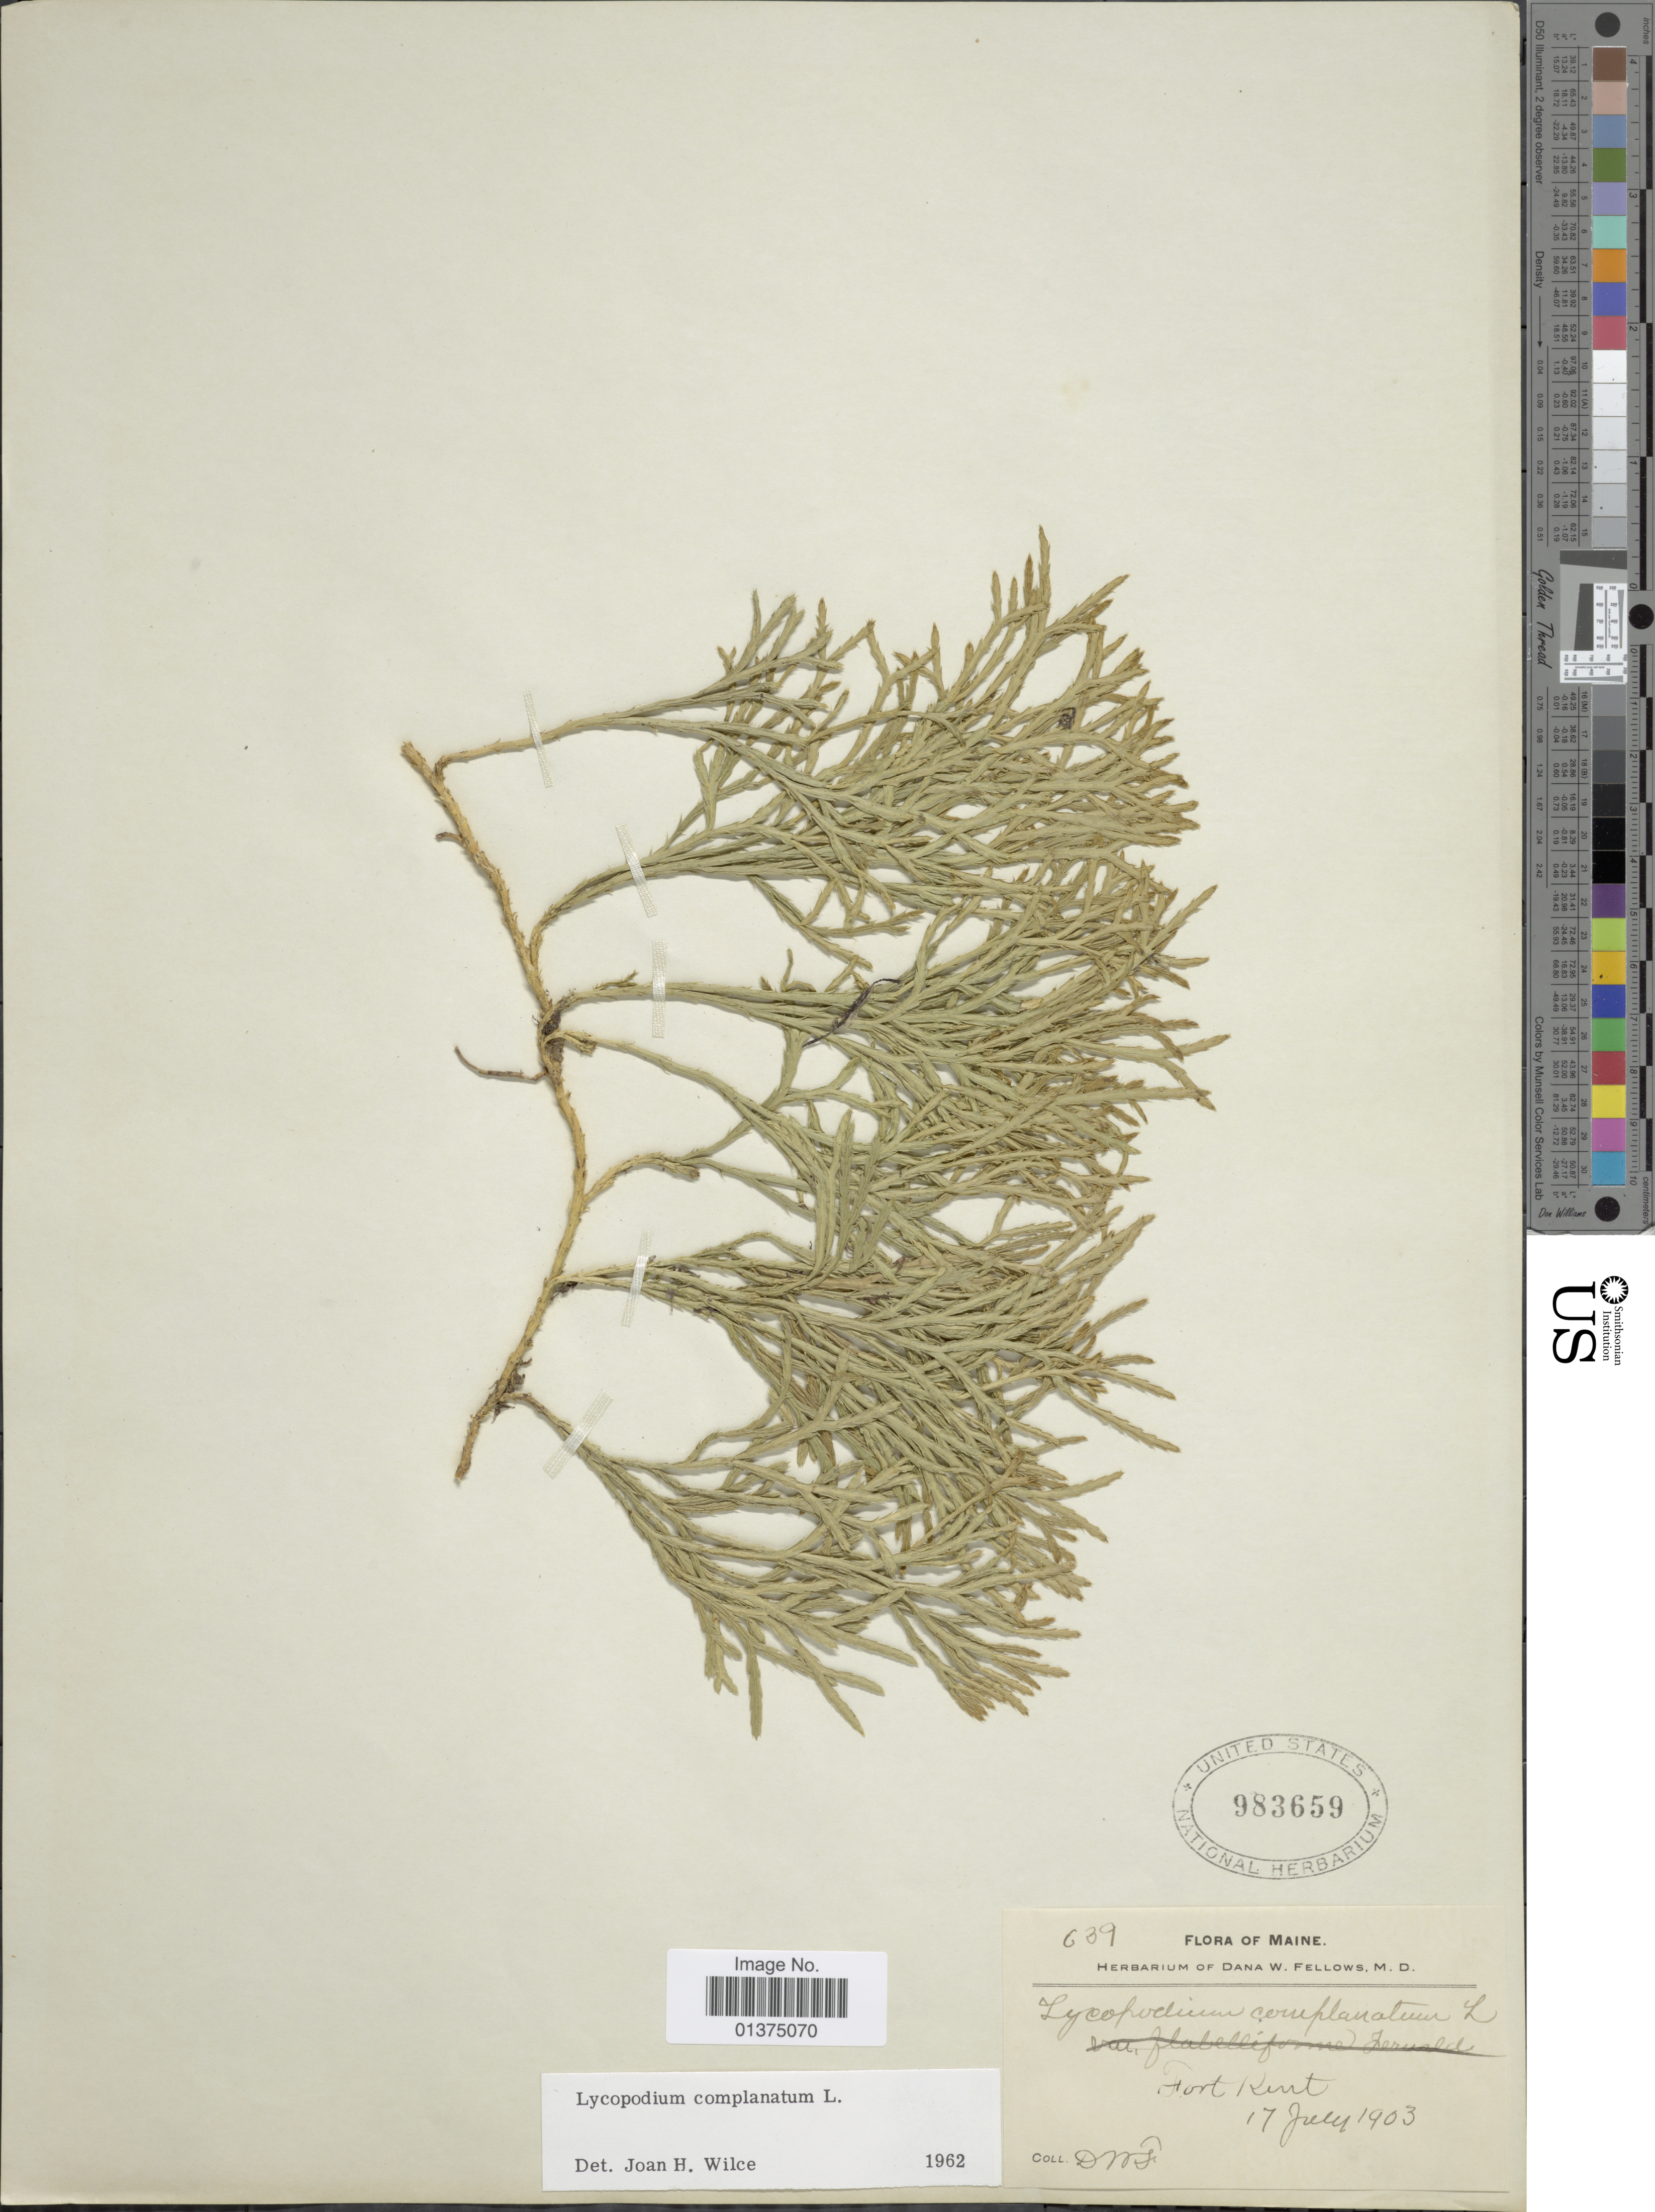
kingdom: Plantae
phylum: Tracheophyta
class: Lycopodiopsida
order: Lycopodiales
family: Lycopodiaceae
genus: Diphasiastrum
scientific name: Diphasiastrum complanatum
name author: (L.) Holub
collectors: D. W. Fellows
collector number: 639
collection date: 1903-07-17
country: United States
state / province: Maine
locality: Fort Kent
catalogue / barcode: US 983659